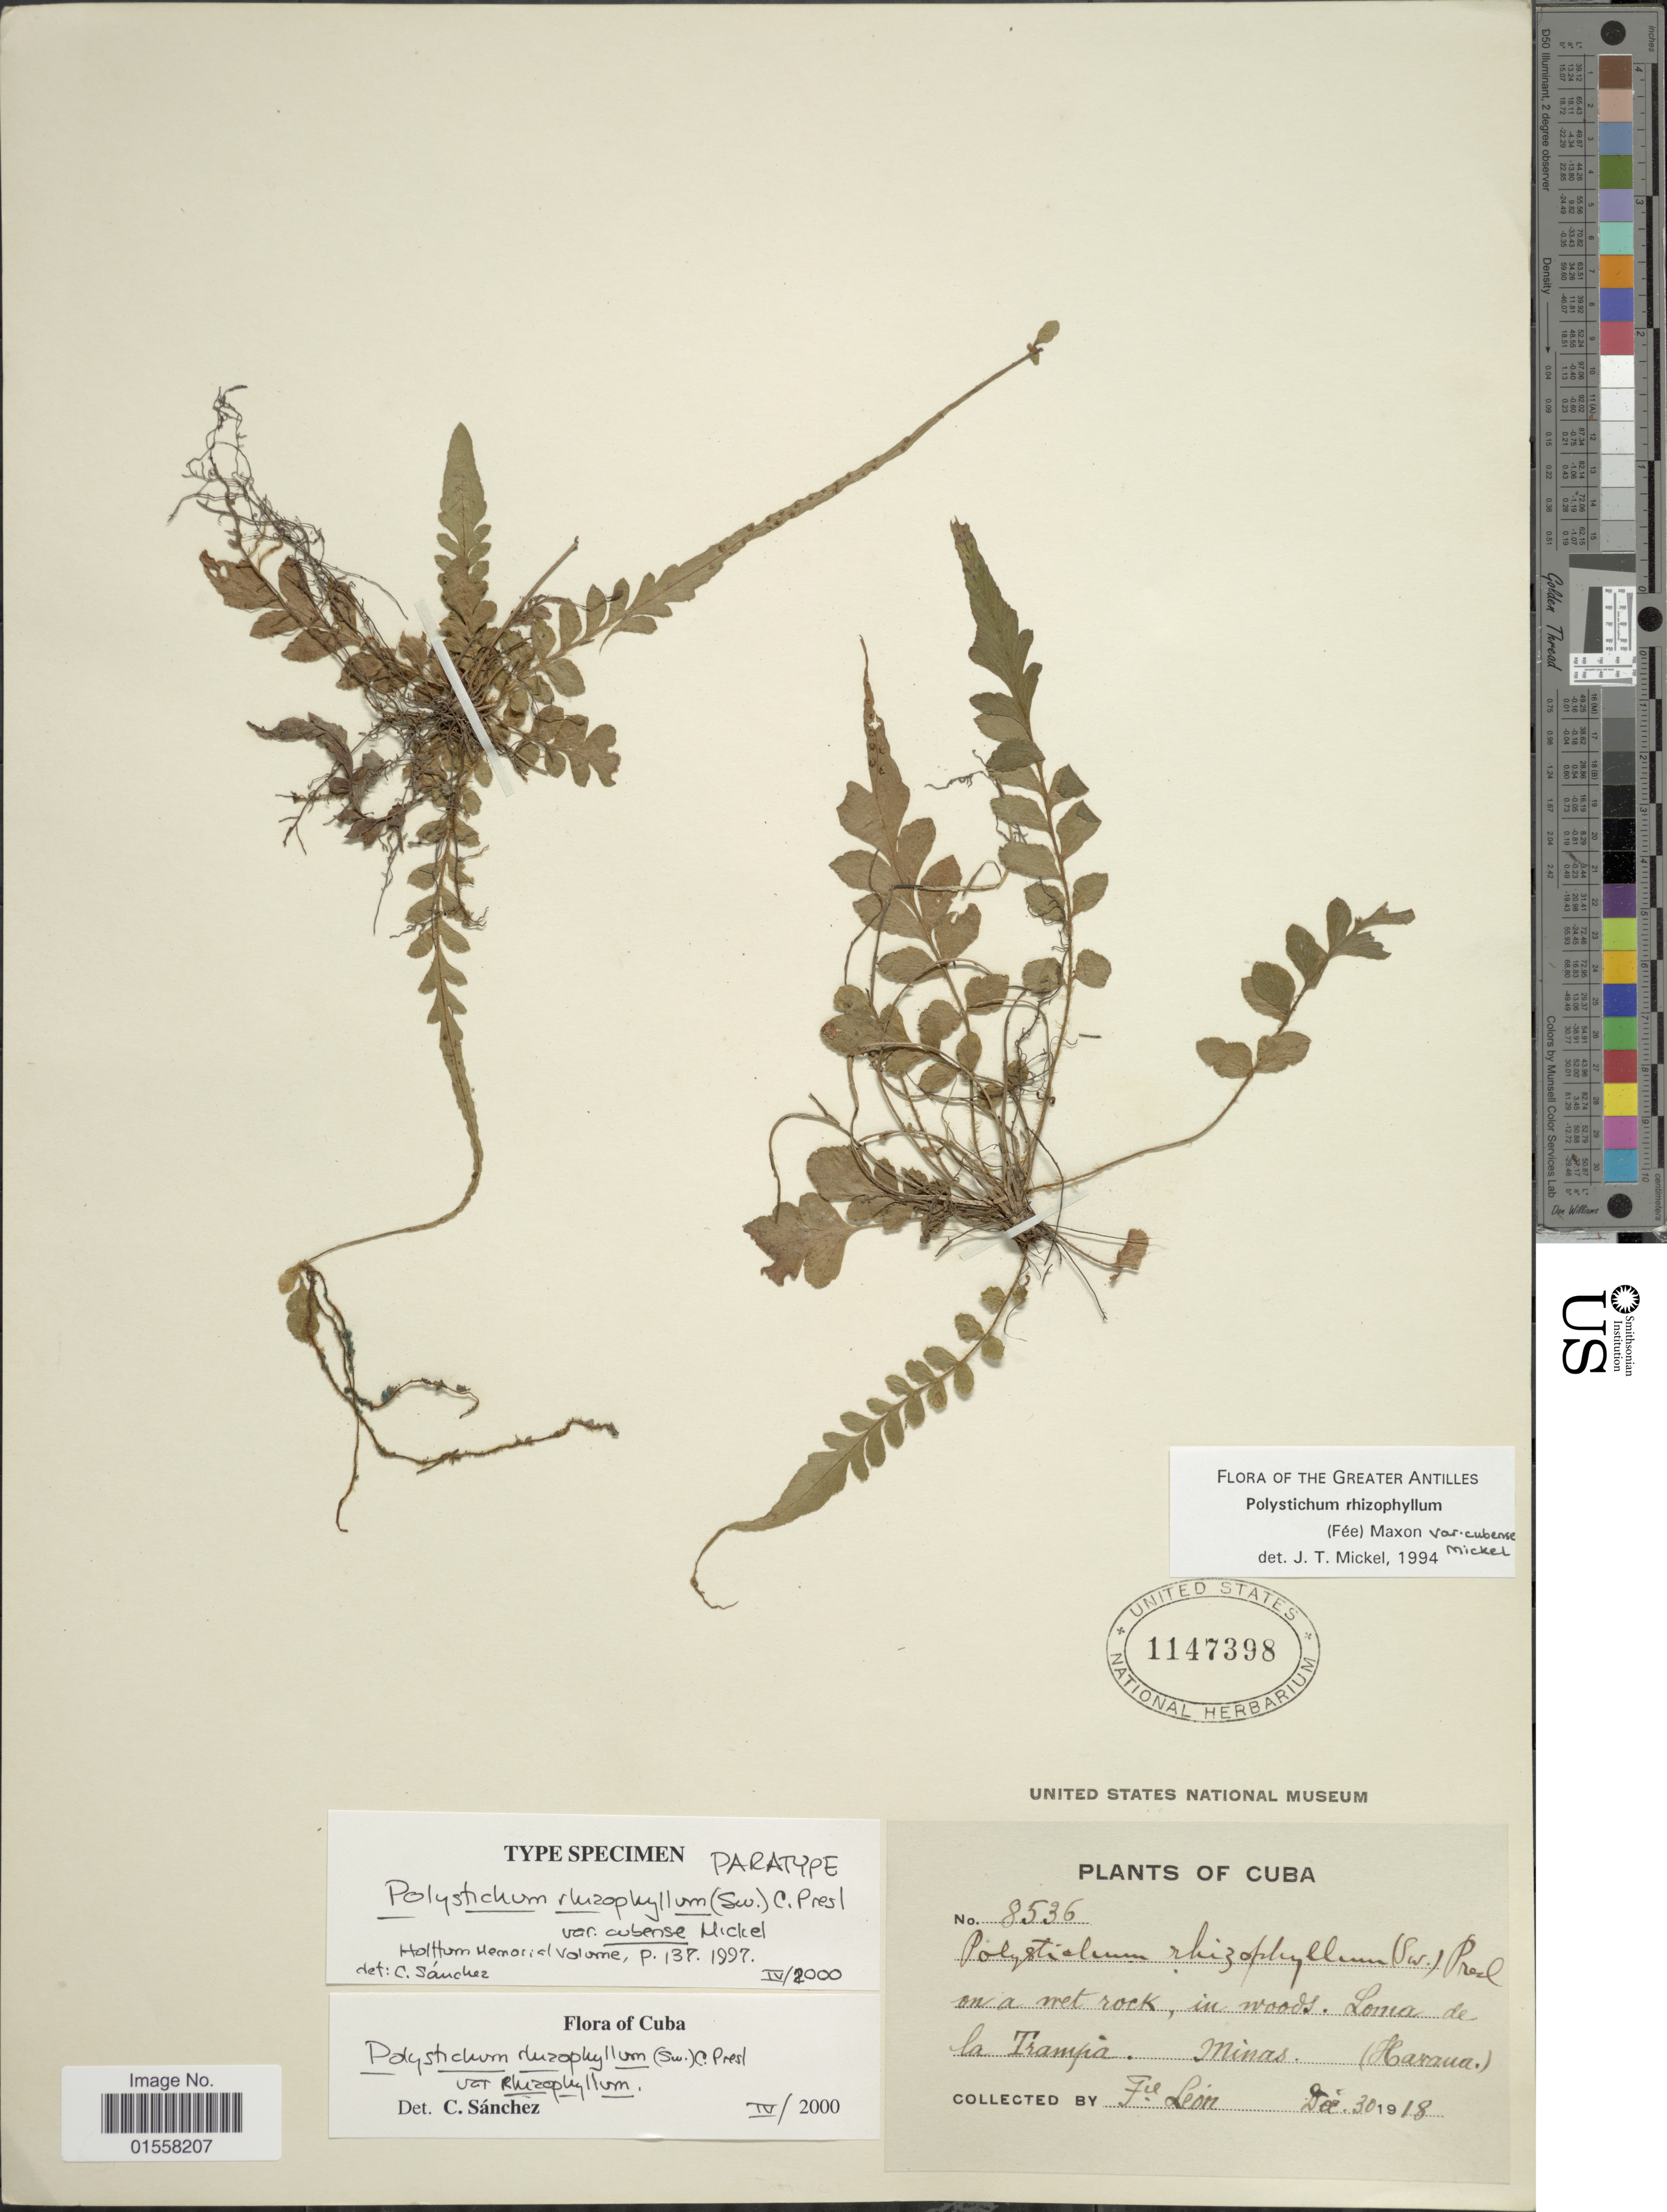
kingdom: Plantae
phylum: Tracheophyta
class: Polypodiopsida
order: Polypodiales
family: Dryopteridaceae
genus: Polystichum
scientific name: Polystichum rhizophyllum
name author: (Sw.) C. Presl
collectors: Bro. León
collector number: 8536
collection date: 1918-12-30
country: Cuba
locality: Loma del Trampa, Minas (Havana.).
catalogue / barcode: US 1147398